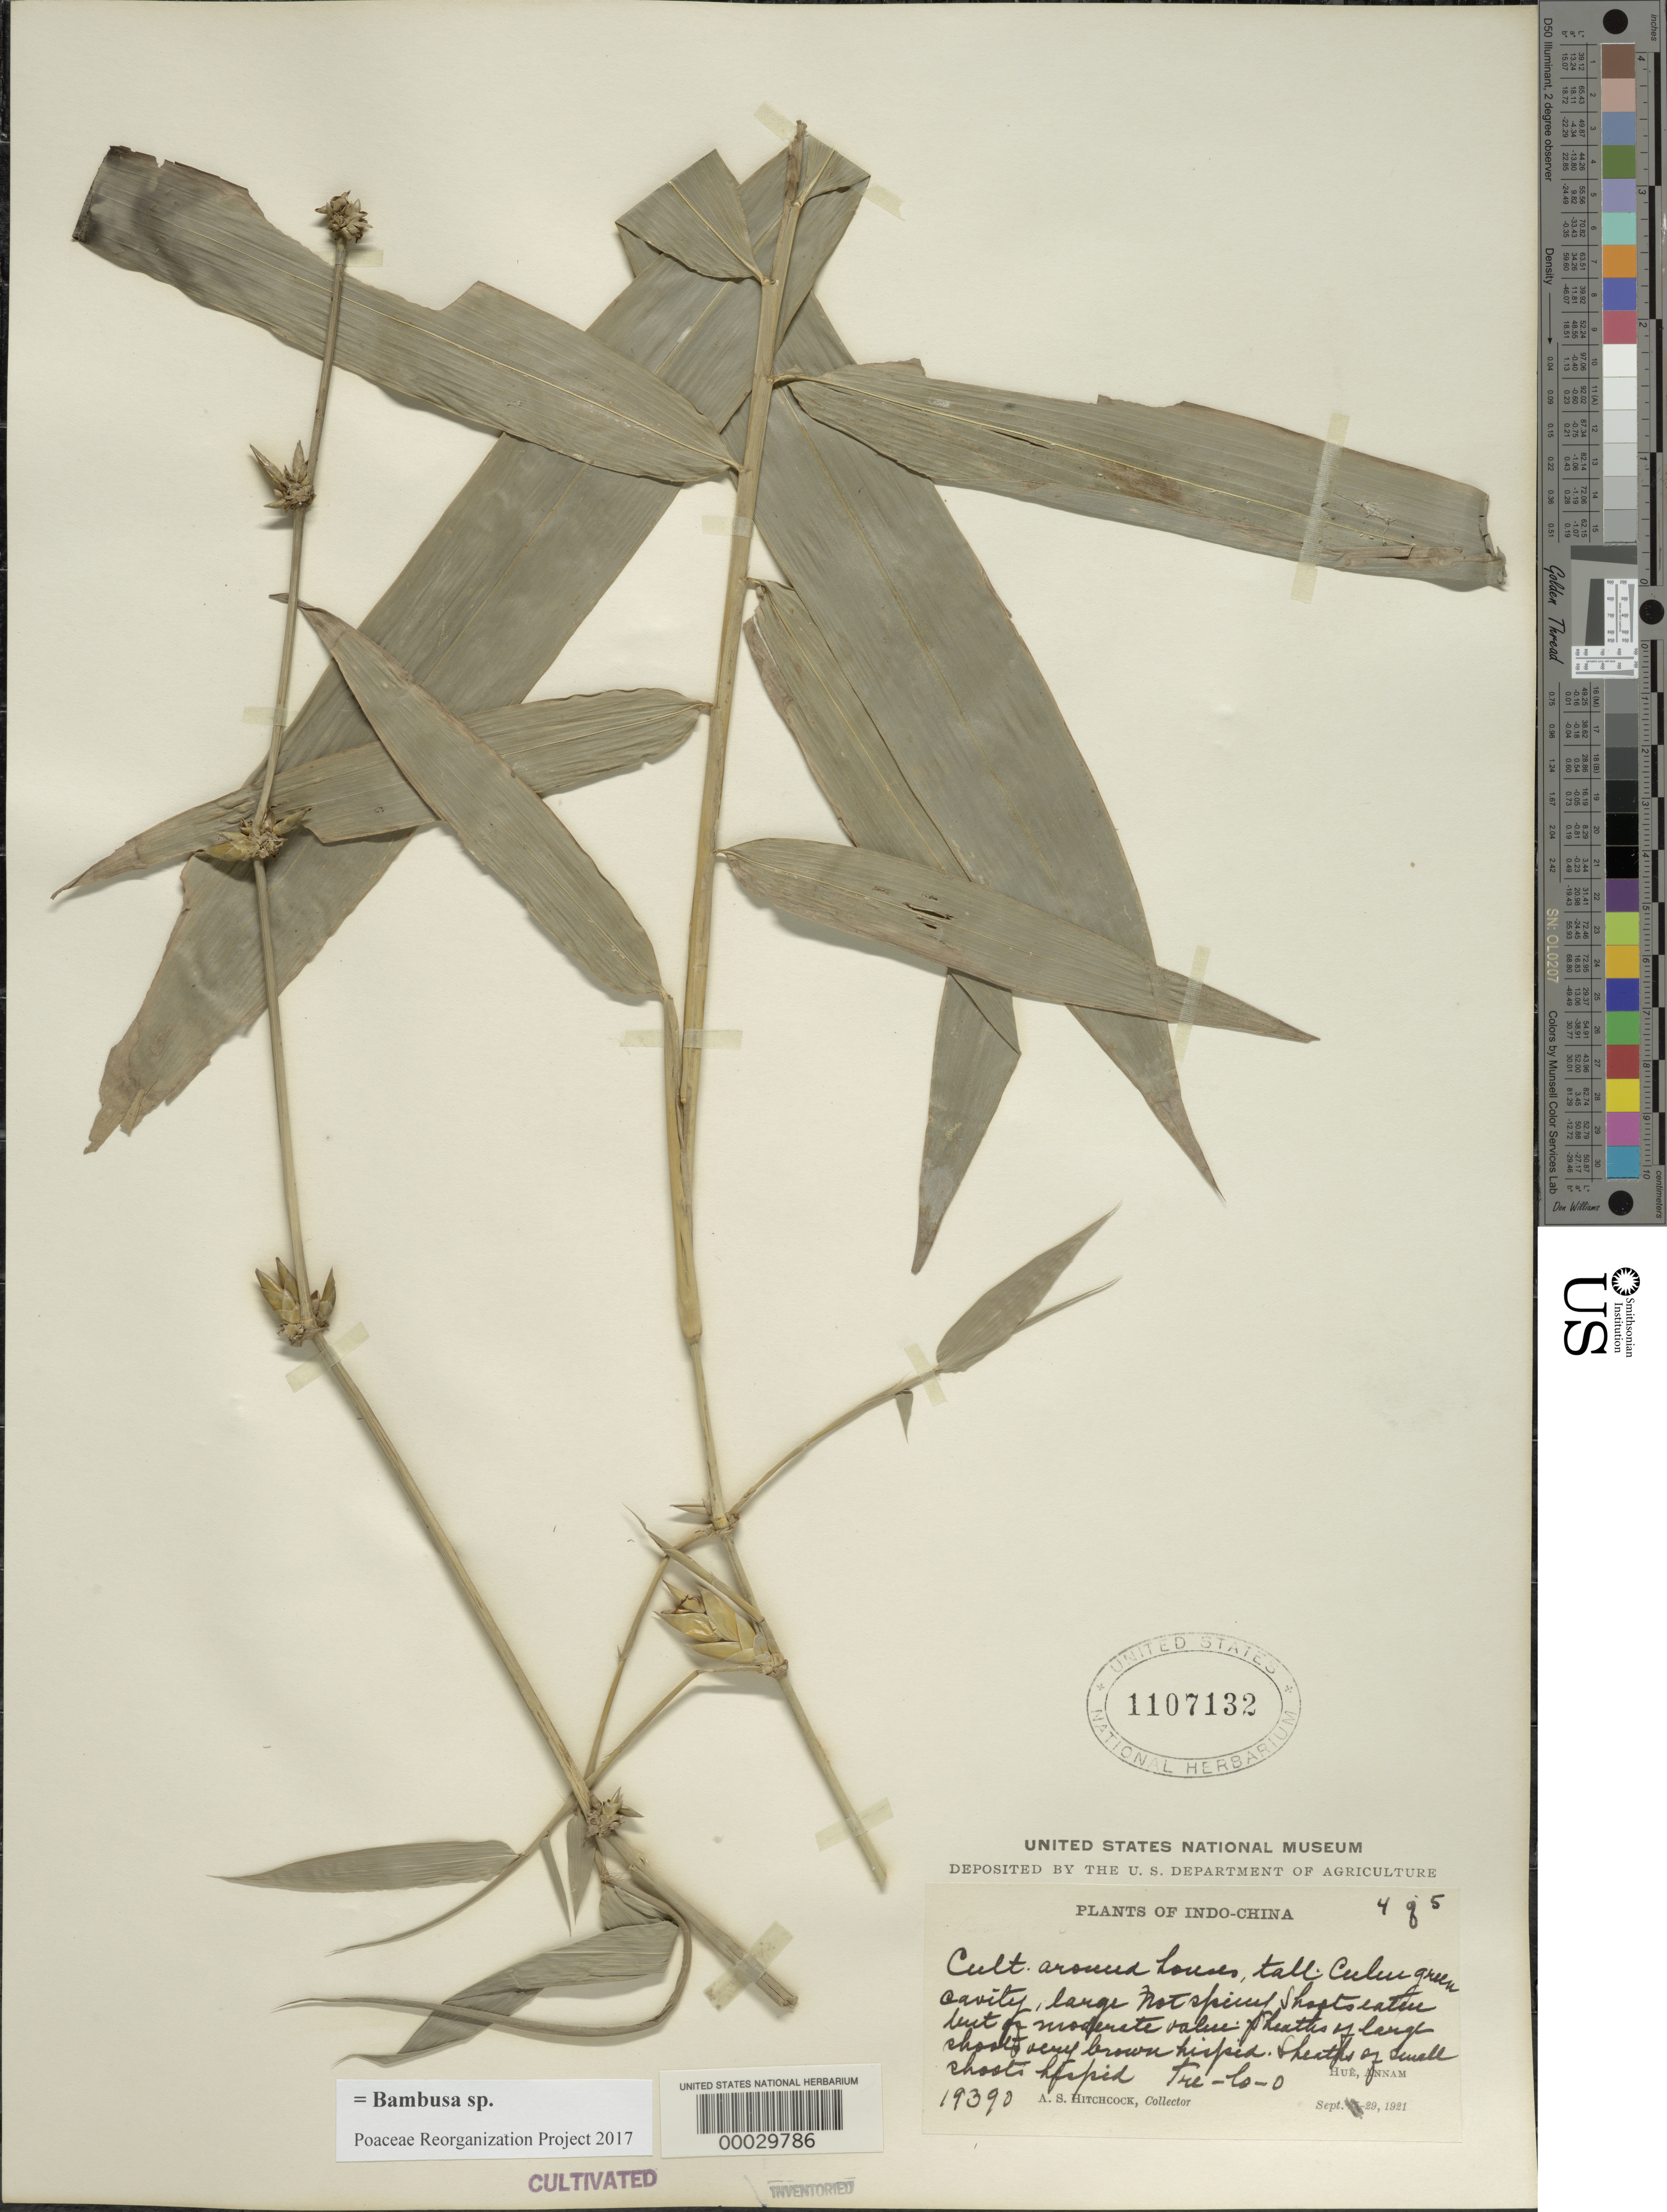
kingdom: Plantae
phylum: Tracheophyta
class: Liliopsida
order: Poales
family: Poaceae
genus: Bambusa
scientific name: Bambusa sp.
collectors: A. S. Hitchcock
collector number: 19390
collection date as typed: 29 Sep 1921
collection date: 1921-09-29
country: Vietnam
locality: Hue, annam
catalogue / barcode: US 1107132